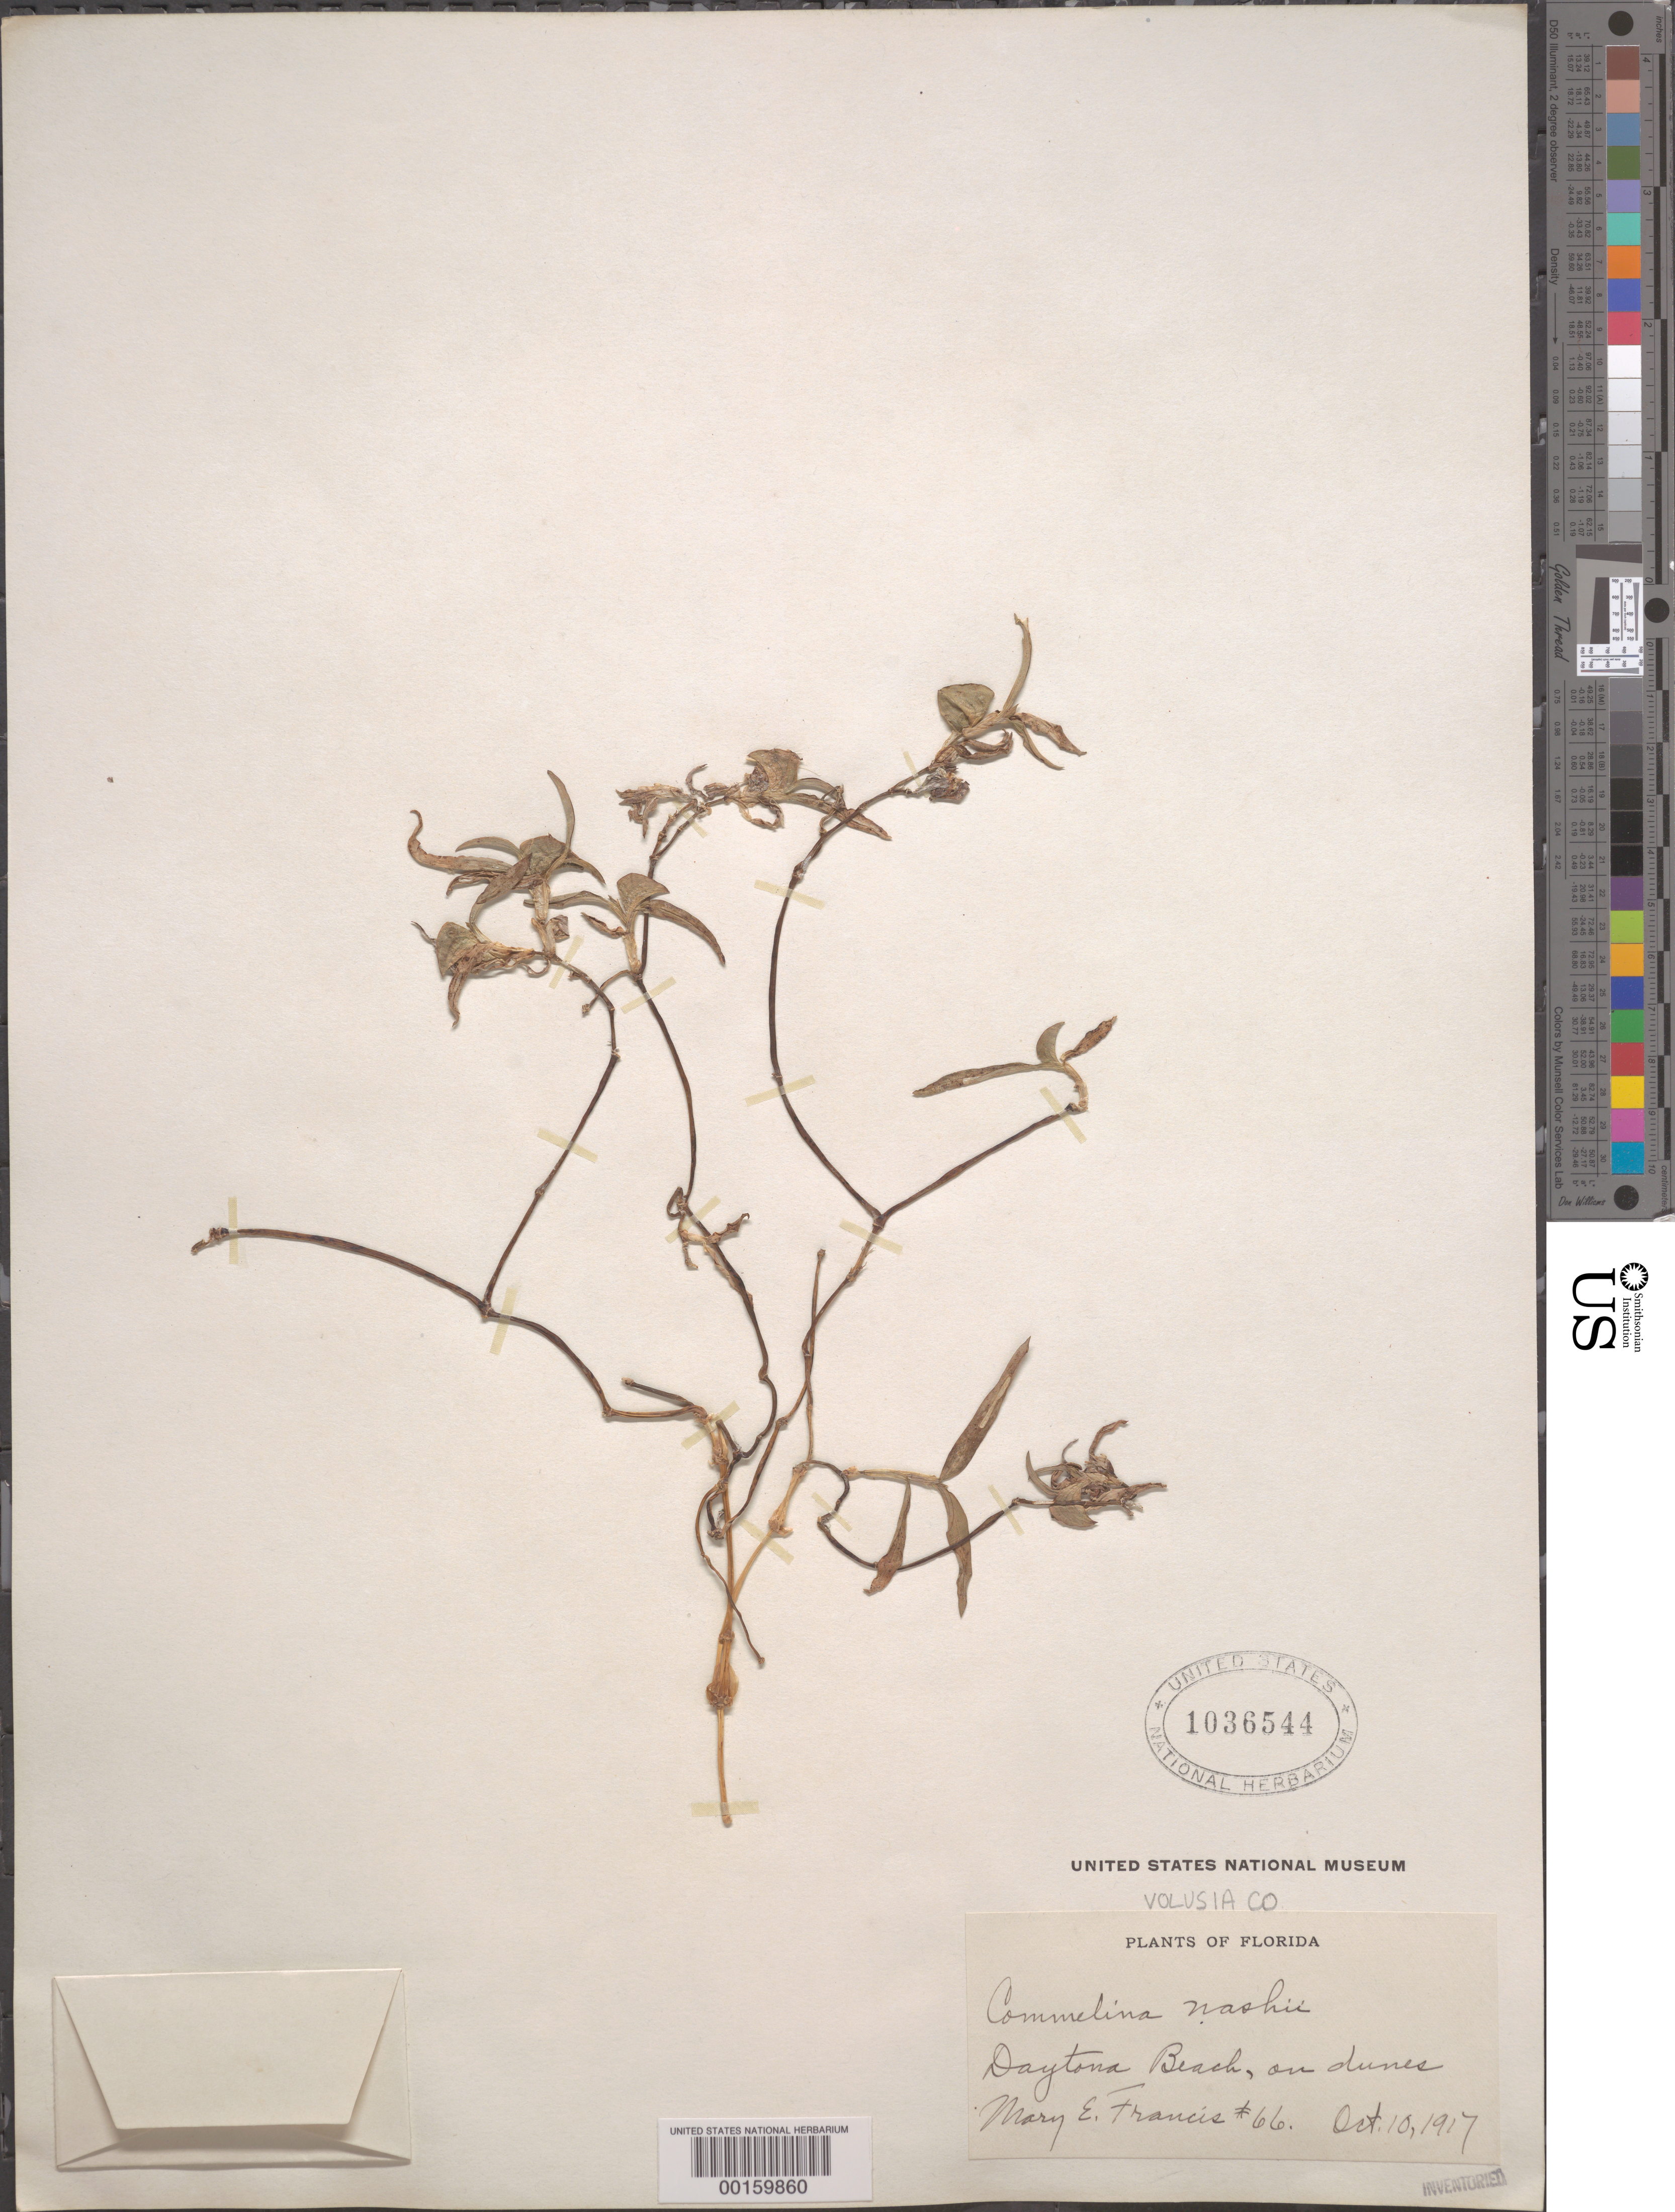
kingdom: Plantae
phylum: Tracheophyta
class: Liliopsida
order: Commelinales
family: Commelinaceae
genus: Commelina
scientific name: Commelina erecta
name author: L.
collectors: M. E. Francis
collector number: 66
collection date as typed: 10 Oct 1917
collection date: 1917-10-10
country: United States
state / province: Florida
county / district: Volusia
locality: Daytona beach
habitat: On dunes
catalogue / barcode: US 1036544